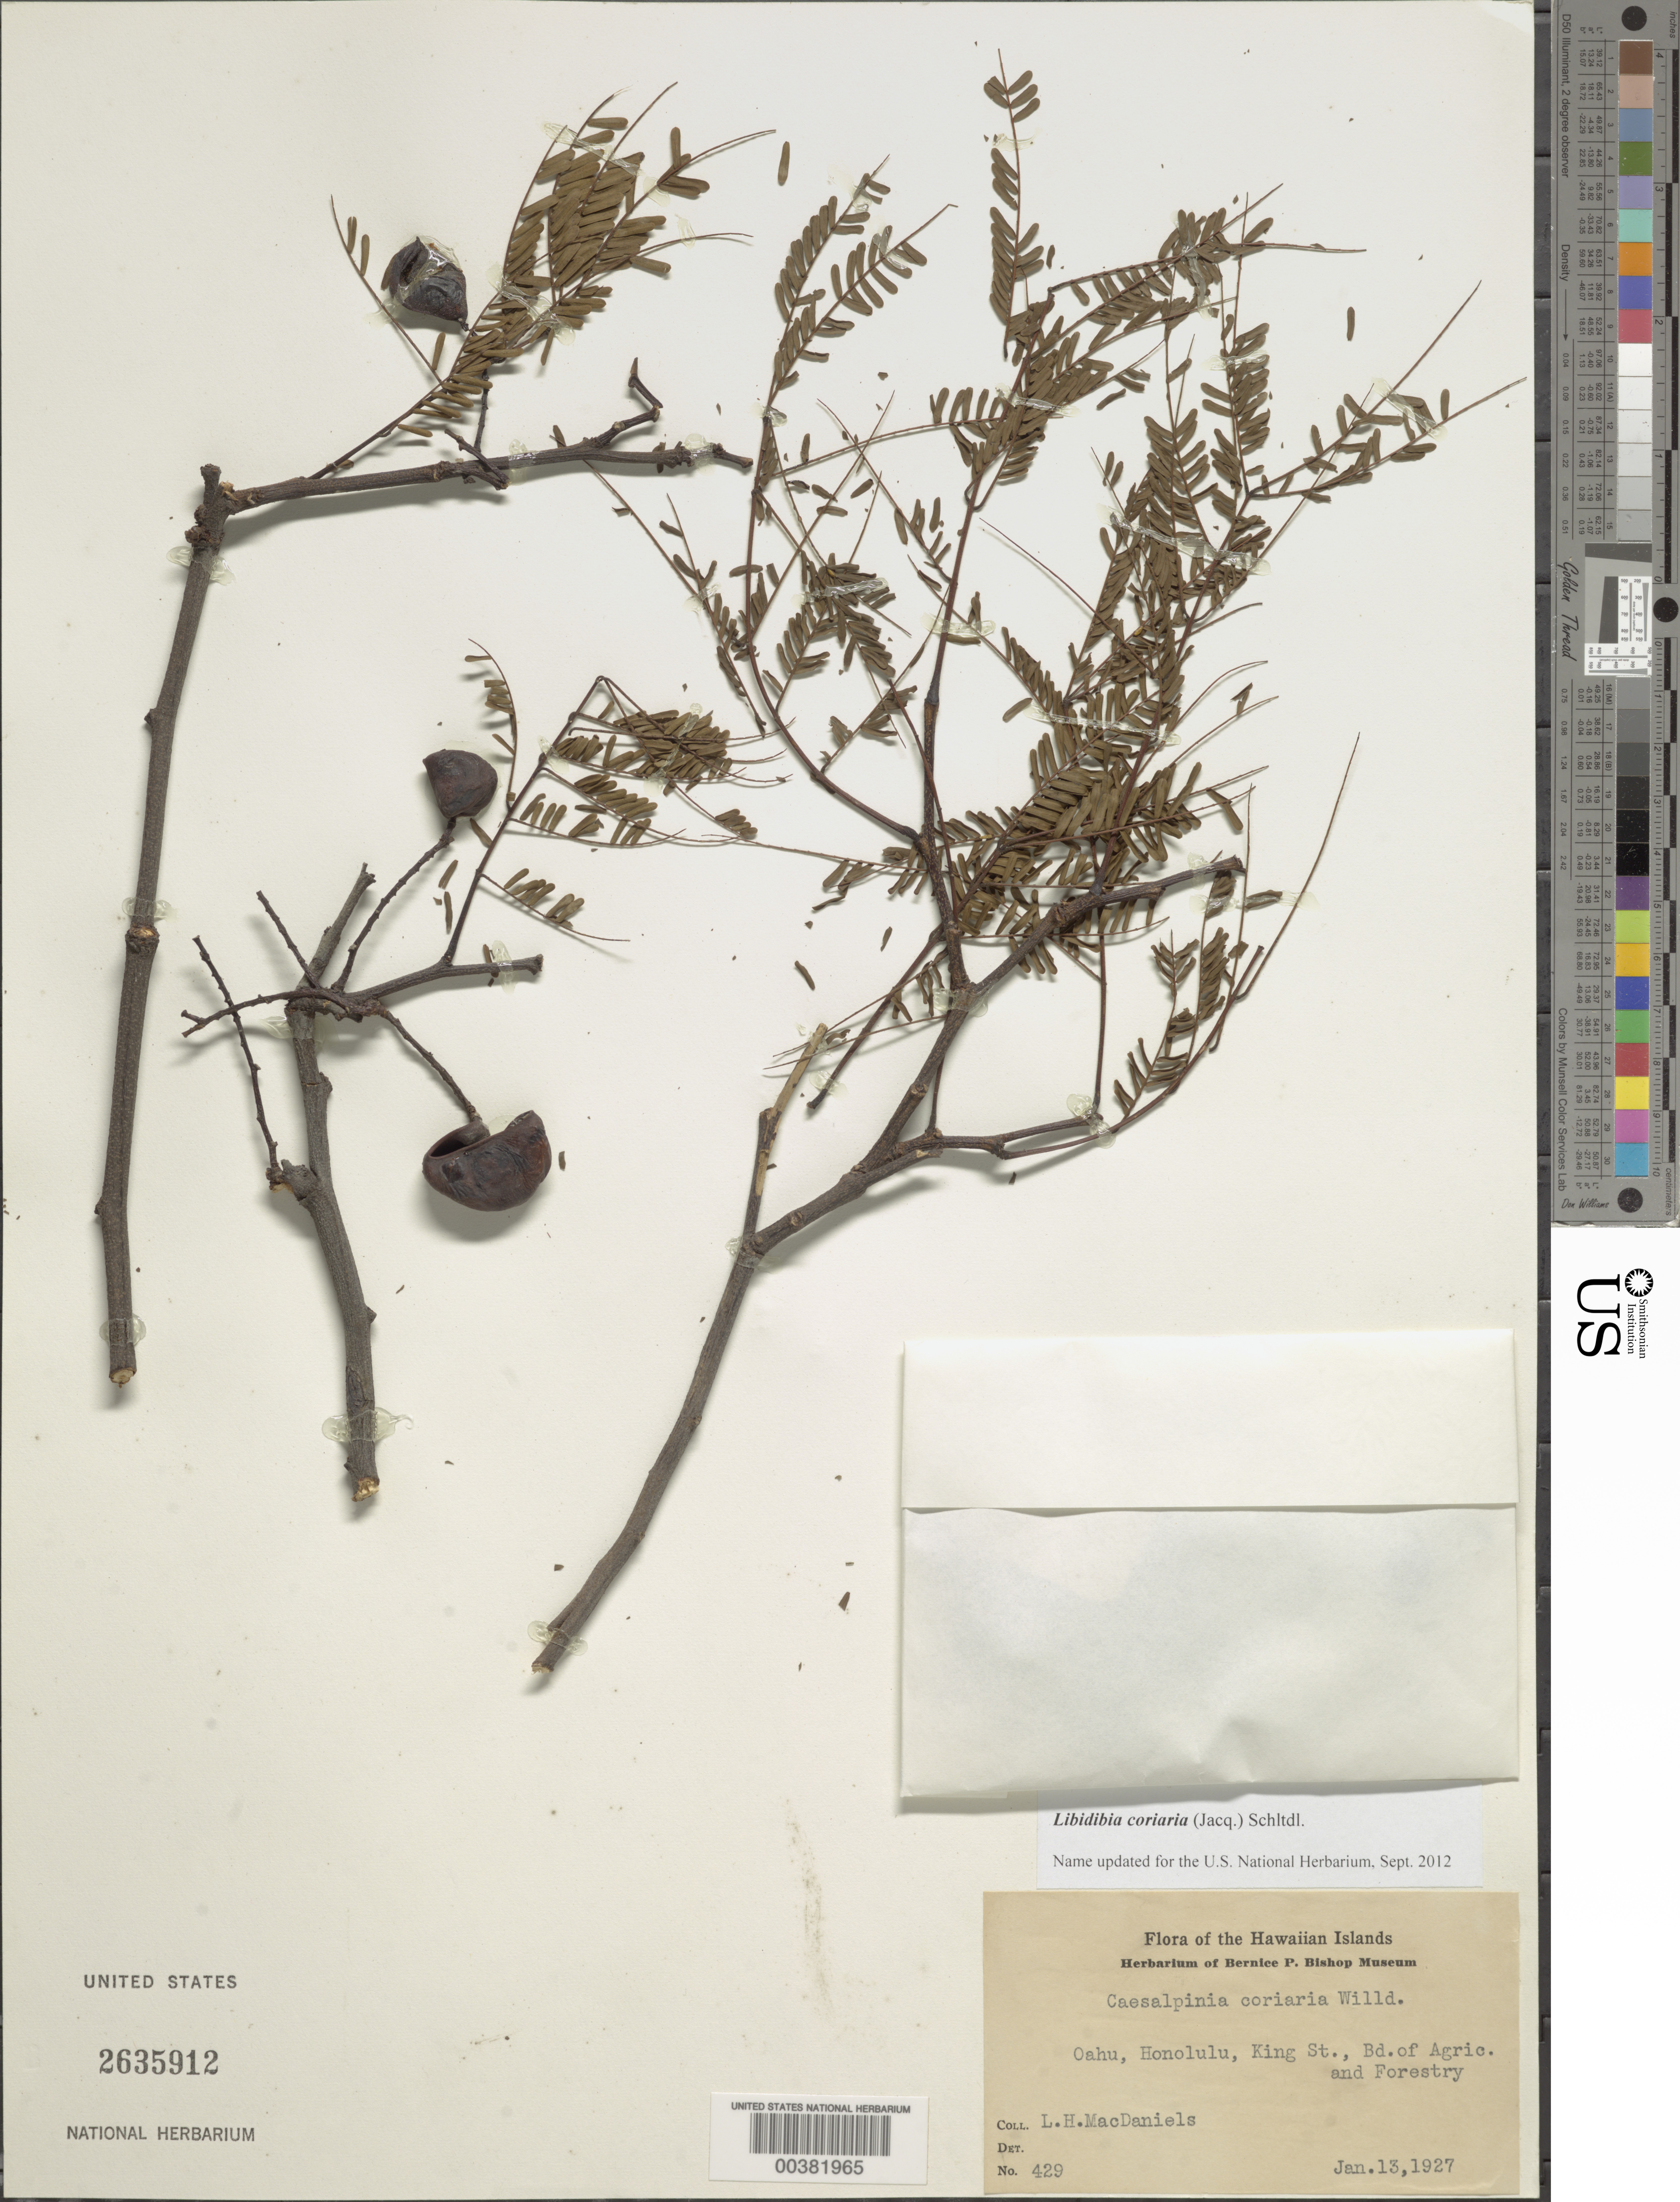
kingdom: Plantae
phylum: Tracheophyta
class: Magnoliopsida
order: Fabales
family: Fabaceae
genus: Libidibia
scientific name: Libidibia coriaria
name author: (Jacq.) Schltdl.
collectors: L. H. MacDaniels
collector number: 429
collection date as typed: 13 Jan 1927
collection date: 1927-01-13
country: United States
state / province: Hawaii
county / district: Honolulu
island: Oahu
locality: Honolulu, bd. of agr. and for., king st.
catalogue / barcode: US 2635912